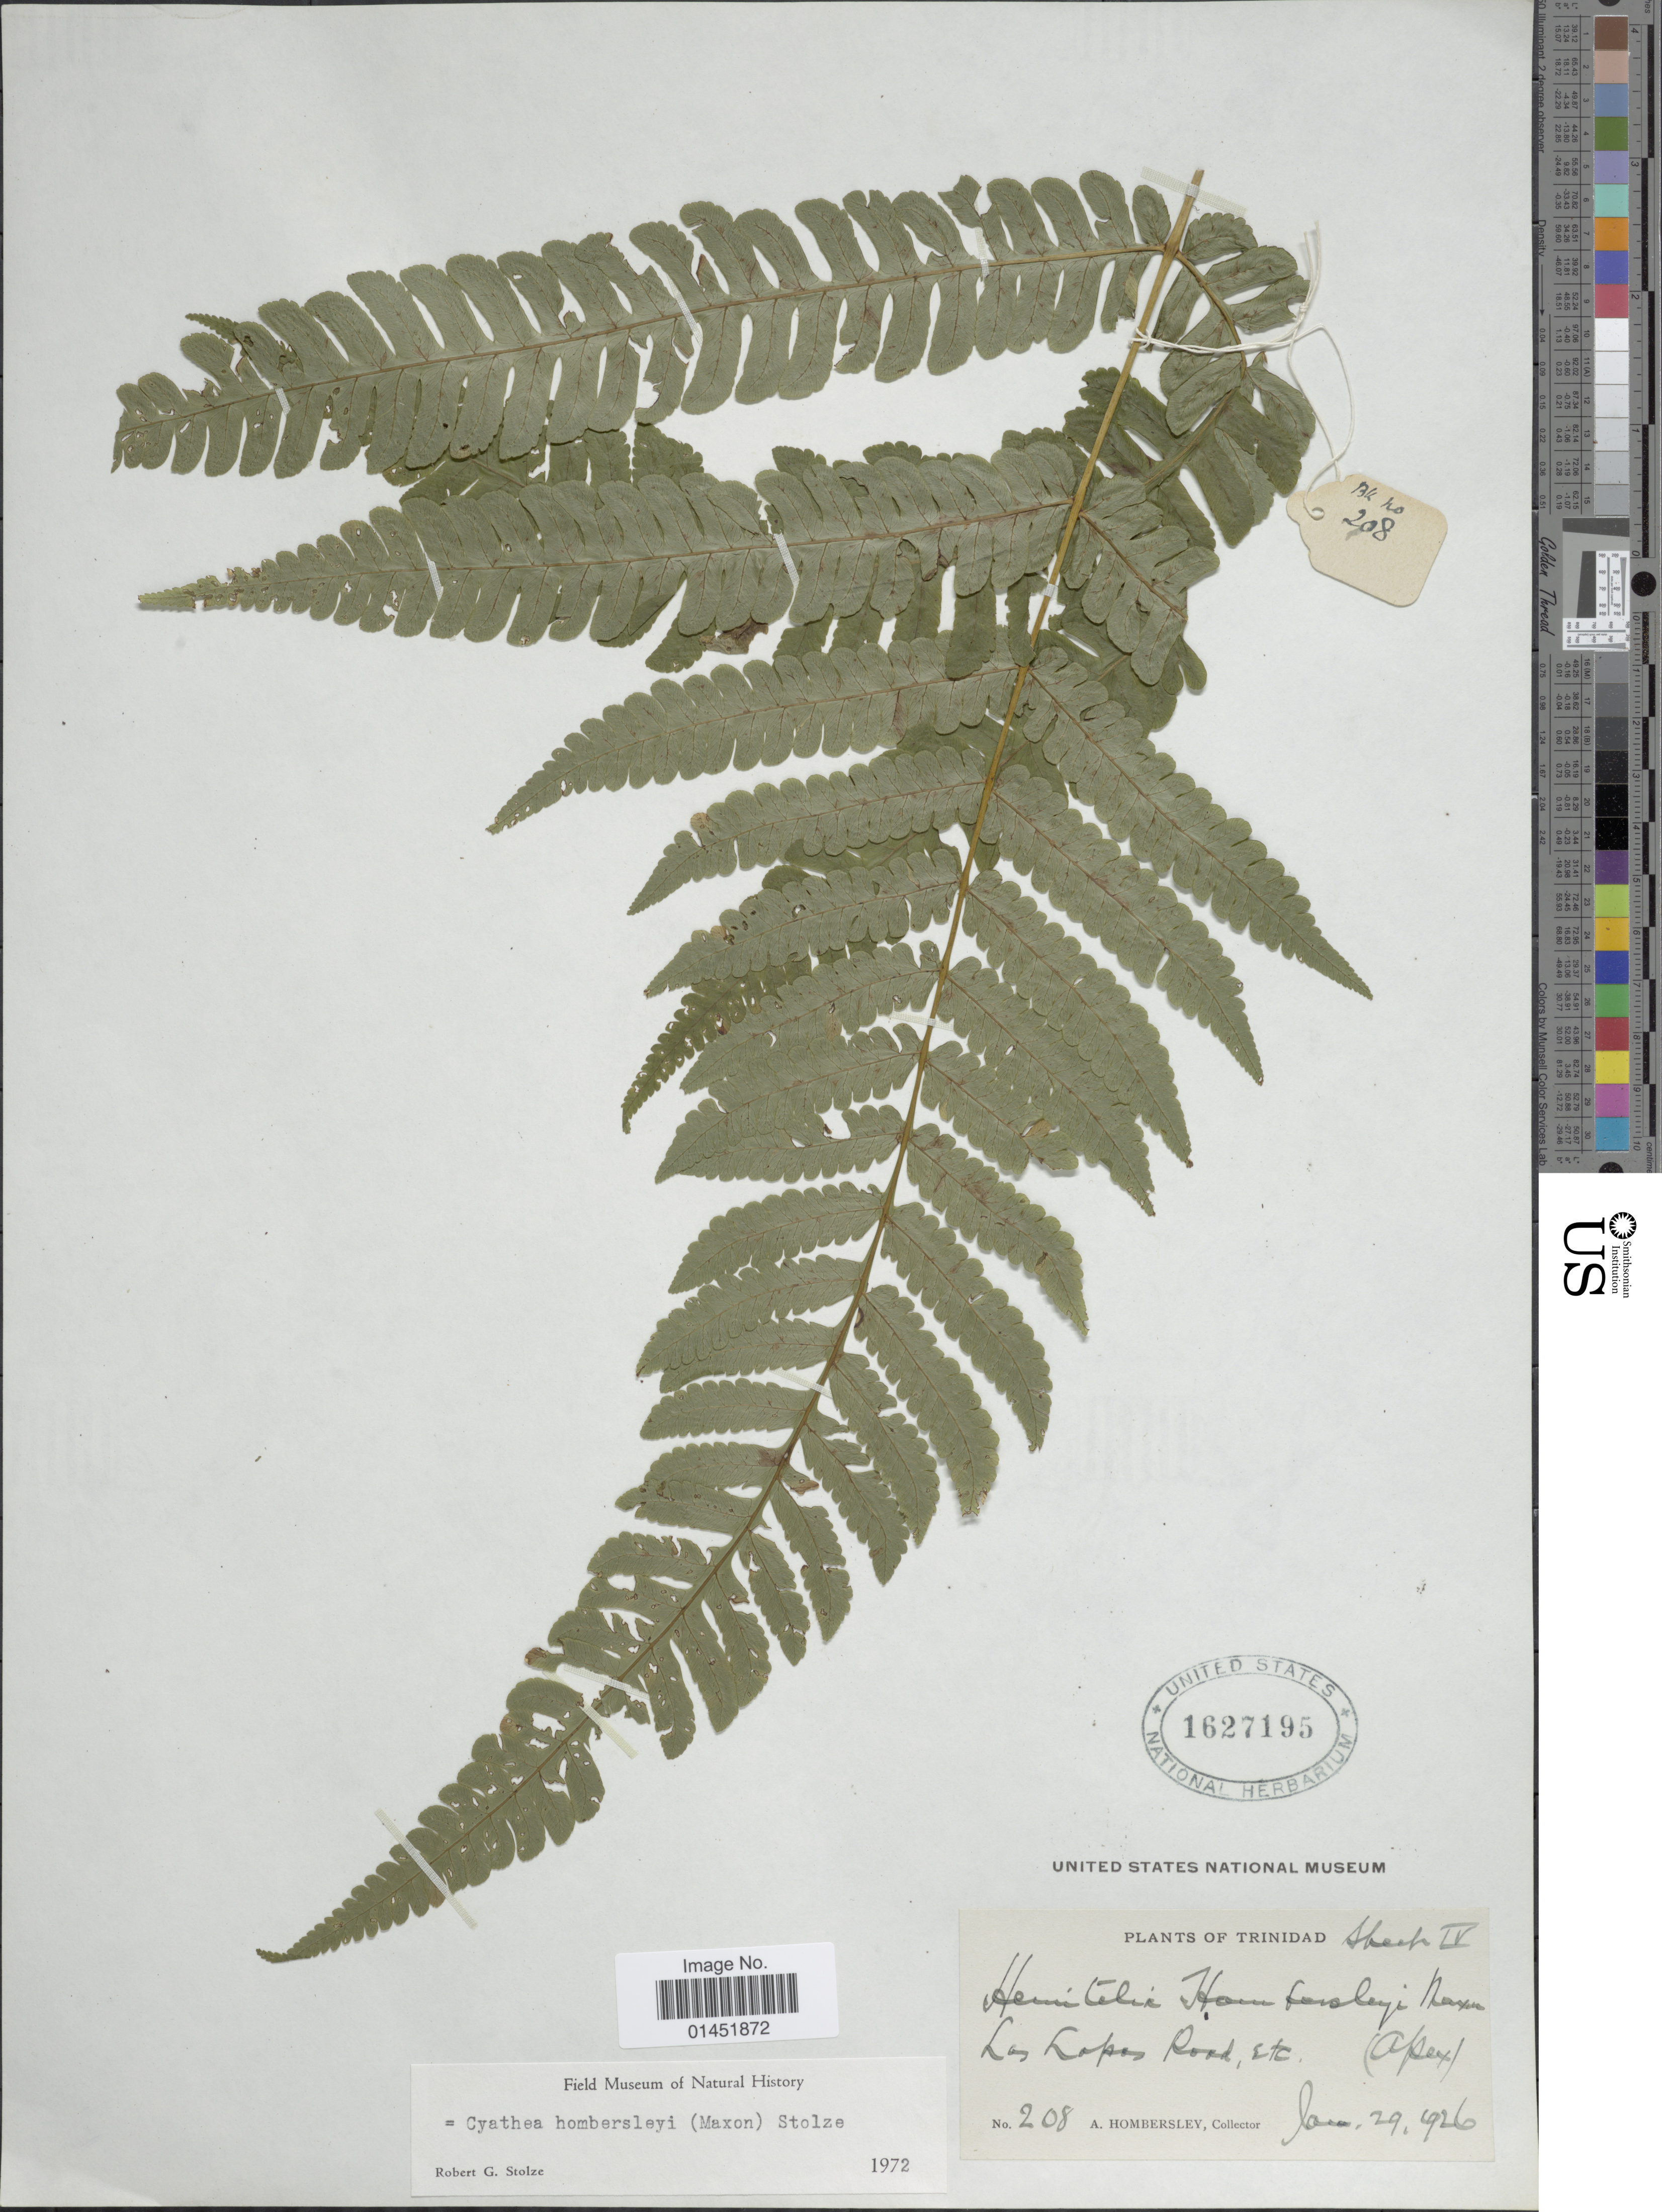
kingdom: Plantae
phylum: Tracheophyta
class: Polypodiopsida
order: Cyatheales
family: Cyatheaceae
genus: Cyathea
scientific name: Cyathea hombersleyi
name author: (Maxon) Stolze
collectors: A. Hombersley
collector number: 208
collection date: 1926-01-29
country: Trinidad and Tobago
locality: Trinidad, Las Lapos Road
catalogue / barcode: US 1627195